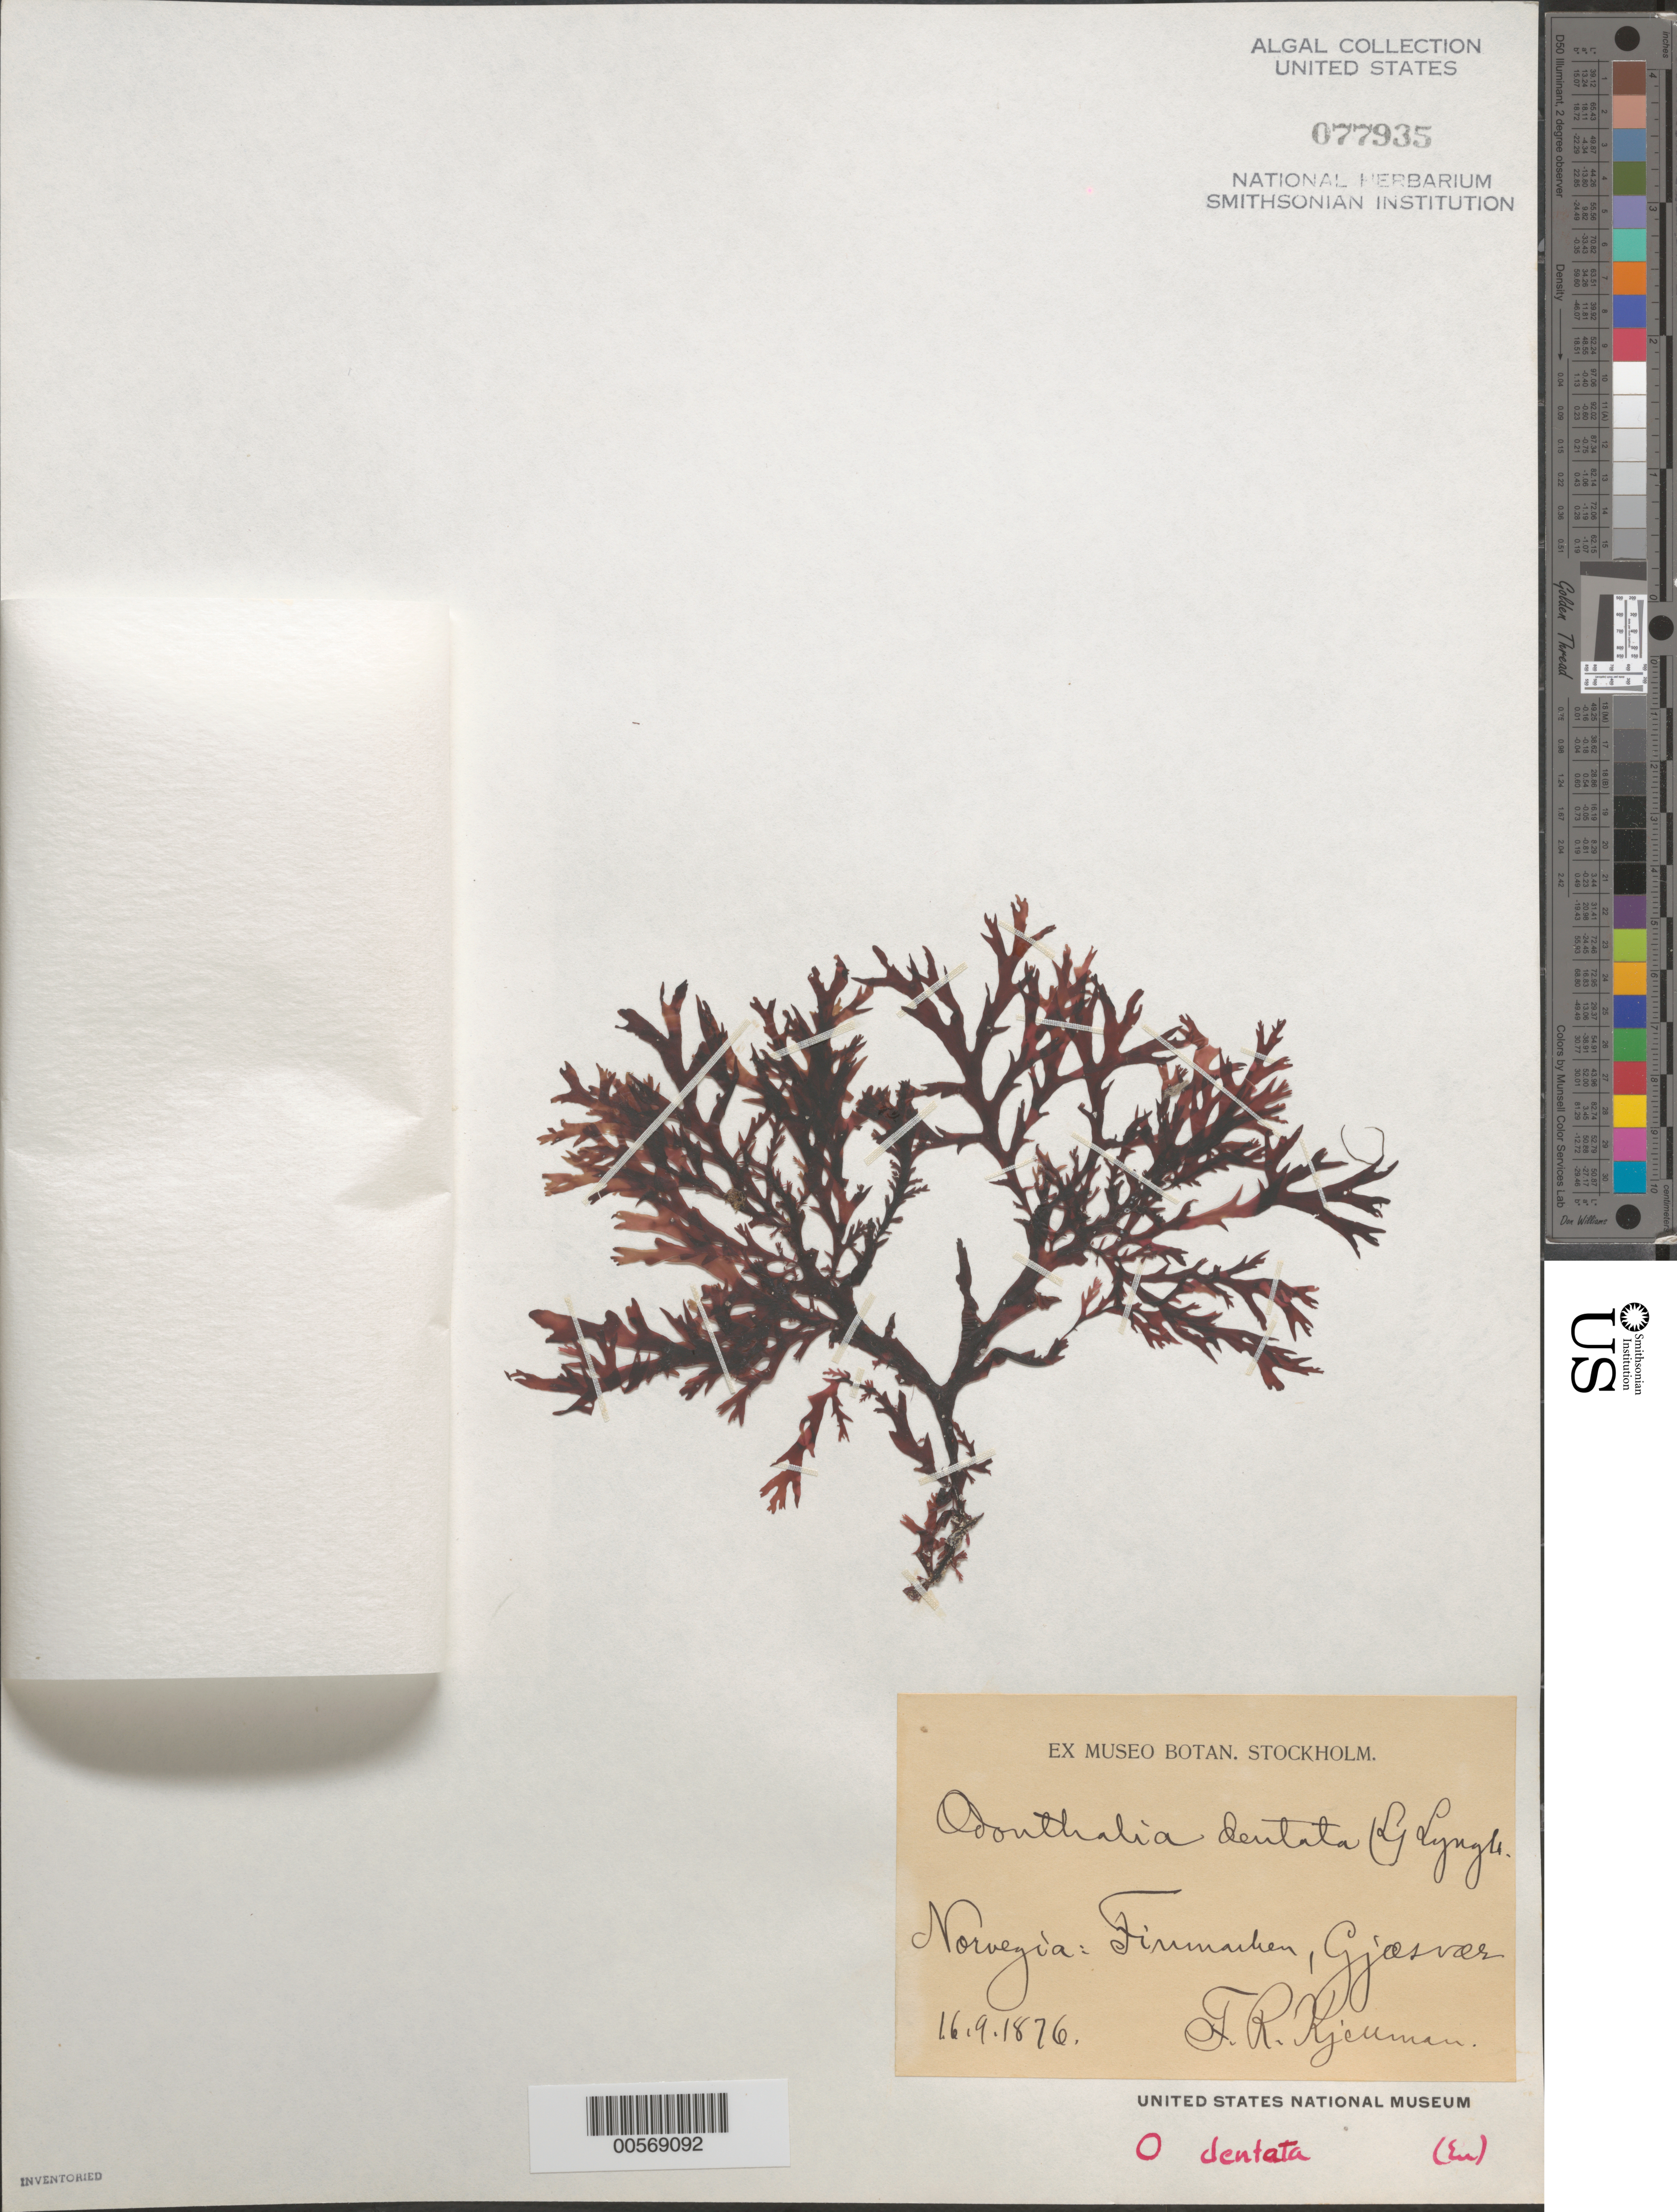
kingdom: Plantae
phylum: Rhodophyta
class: Florideophyceae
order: Ceramiales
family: Rhodomelaceae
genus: Odonthalia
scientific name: Odonthalia dentata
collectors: F. R. Kjellman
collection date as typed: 16 Sep 1876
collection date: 1876-09-16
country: Norway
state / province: Finnmark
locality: Gjesvaer (Gjaesvaer)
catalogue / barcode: US 77935